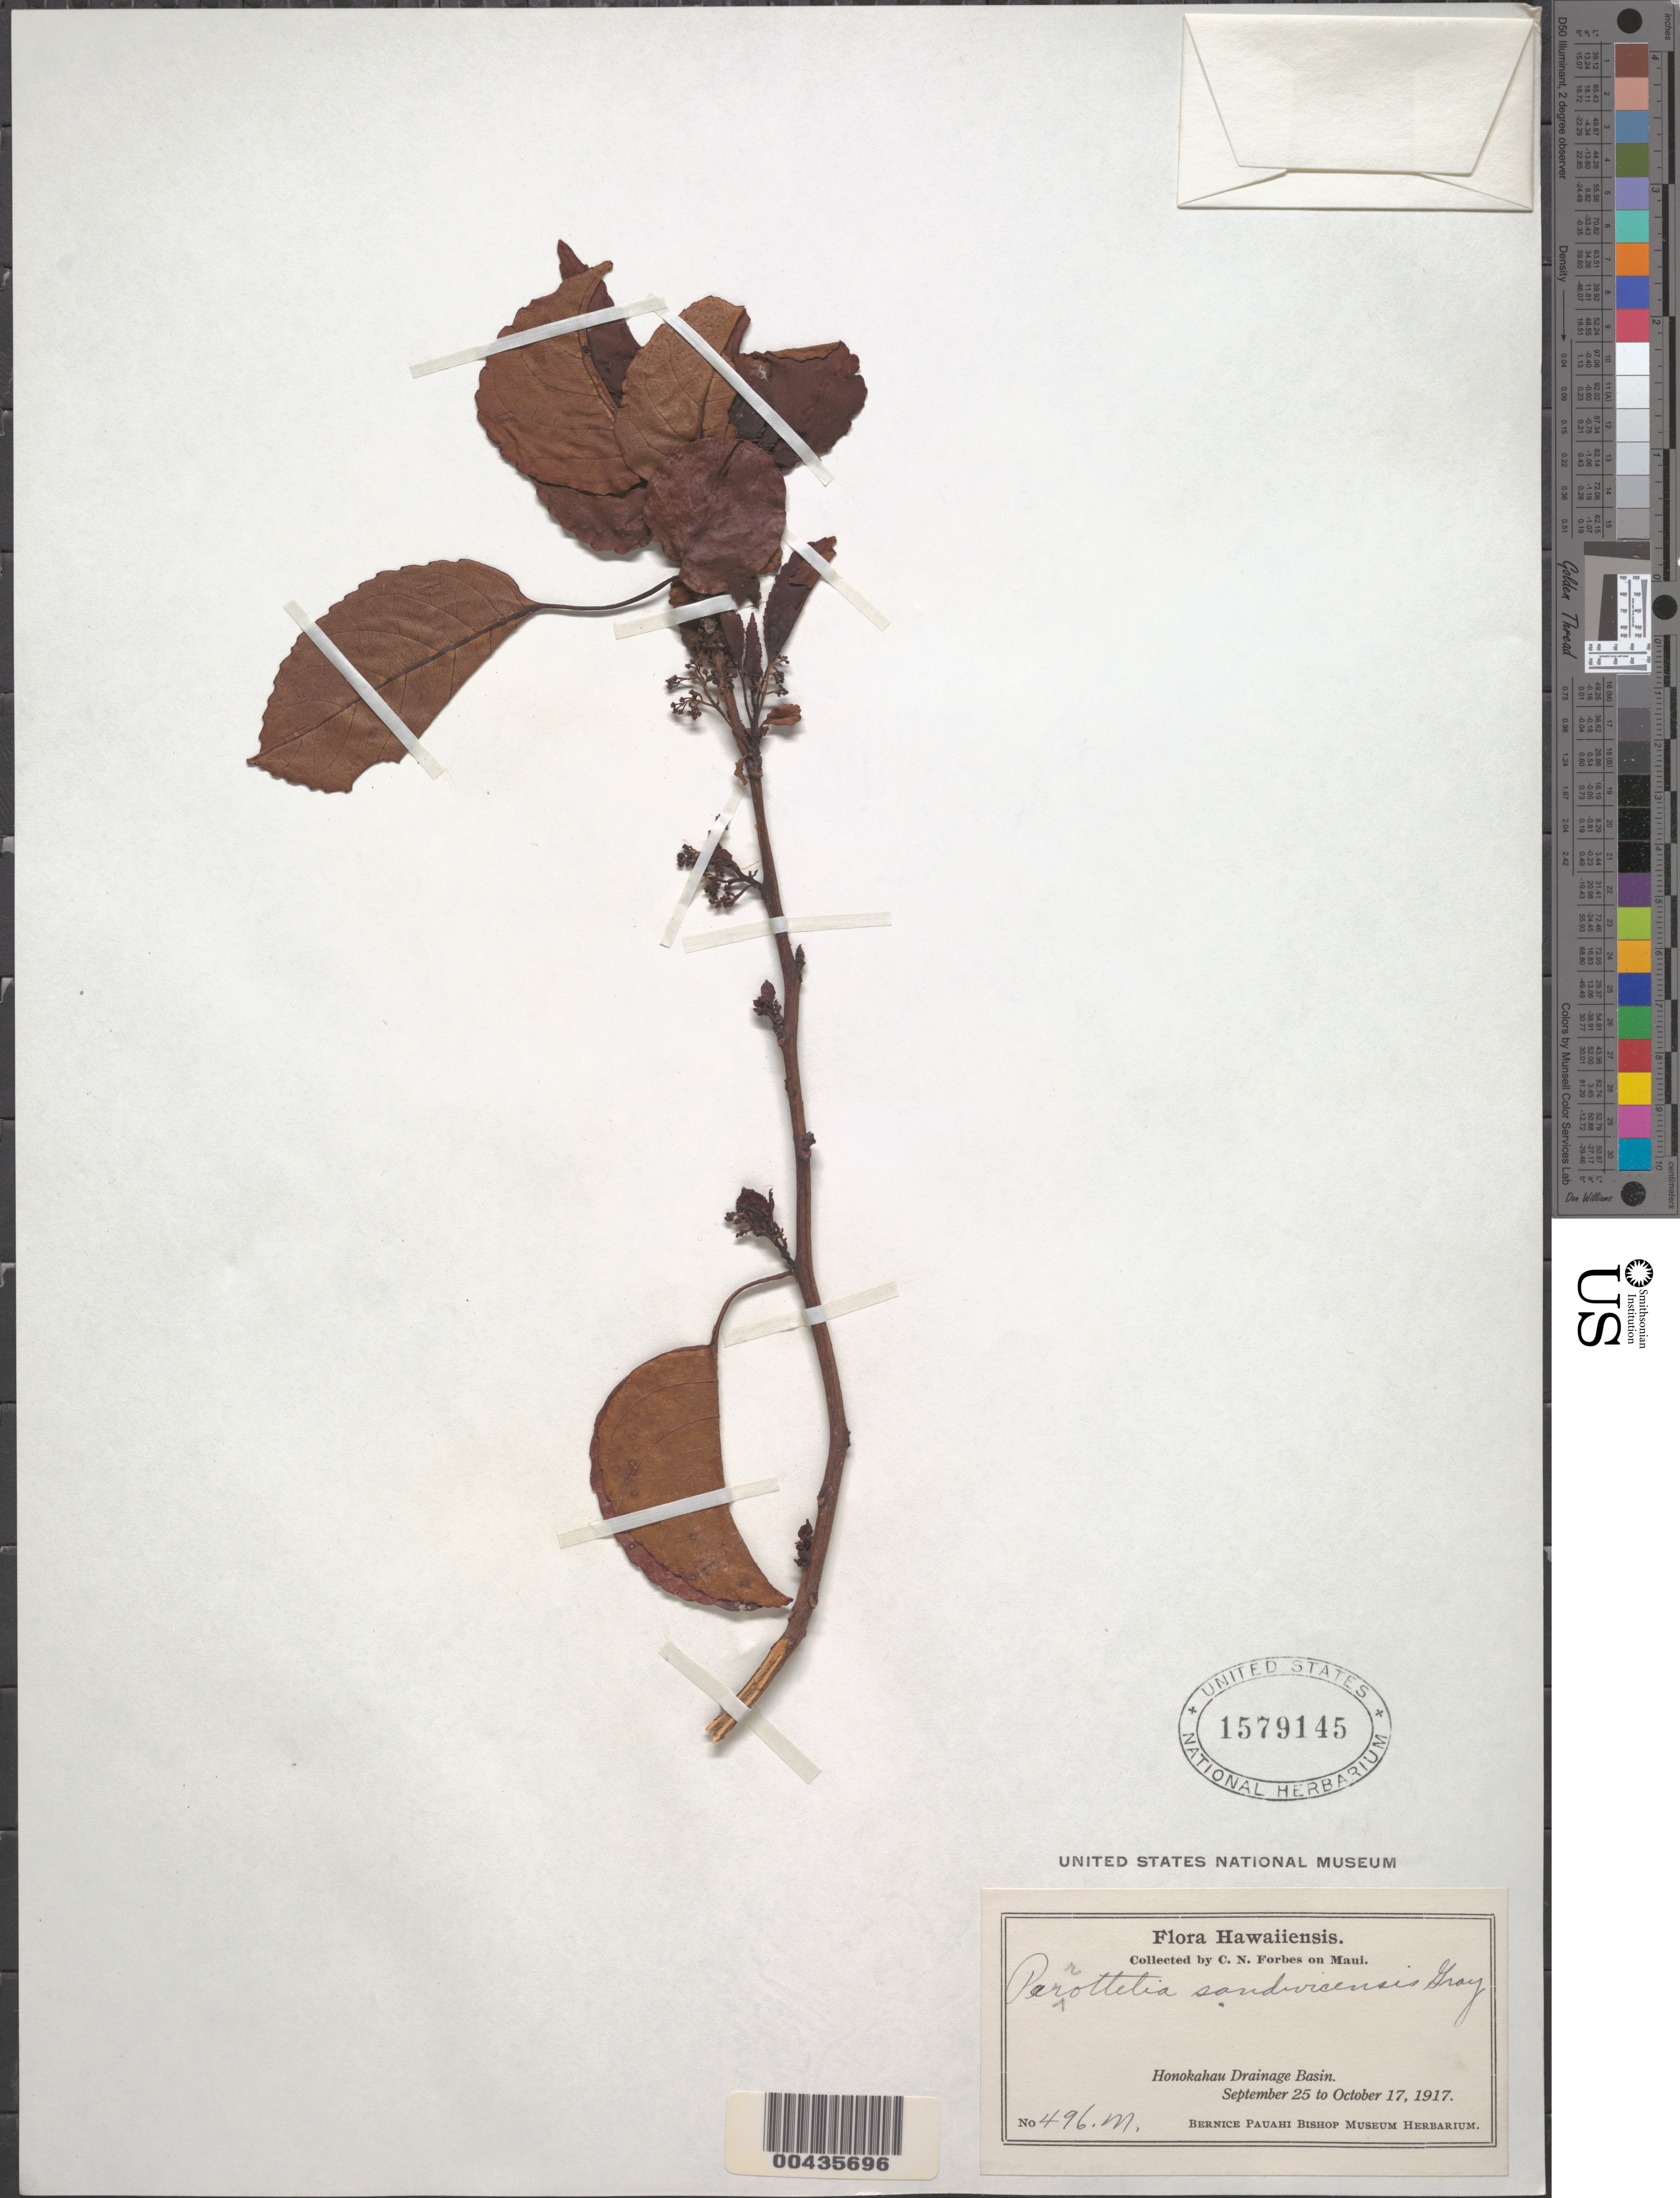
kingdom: Plantae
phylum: Tracheophyta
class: Magnoliopsida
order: Huerteales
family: Dipentodontaceae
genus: Perrottetia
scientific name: Perrottetia sandwicensis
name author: A. Gray in Wilkes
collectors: C. N. Forbes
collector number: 496.M.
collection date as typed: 25 Sep 1917 to 17 Oct 1917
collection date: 1917-09-25/1917-10-17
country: United States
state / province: Hawaii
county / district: Maui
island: Maui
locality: Honokahau Drainage Basin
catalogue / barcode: US 1579145